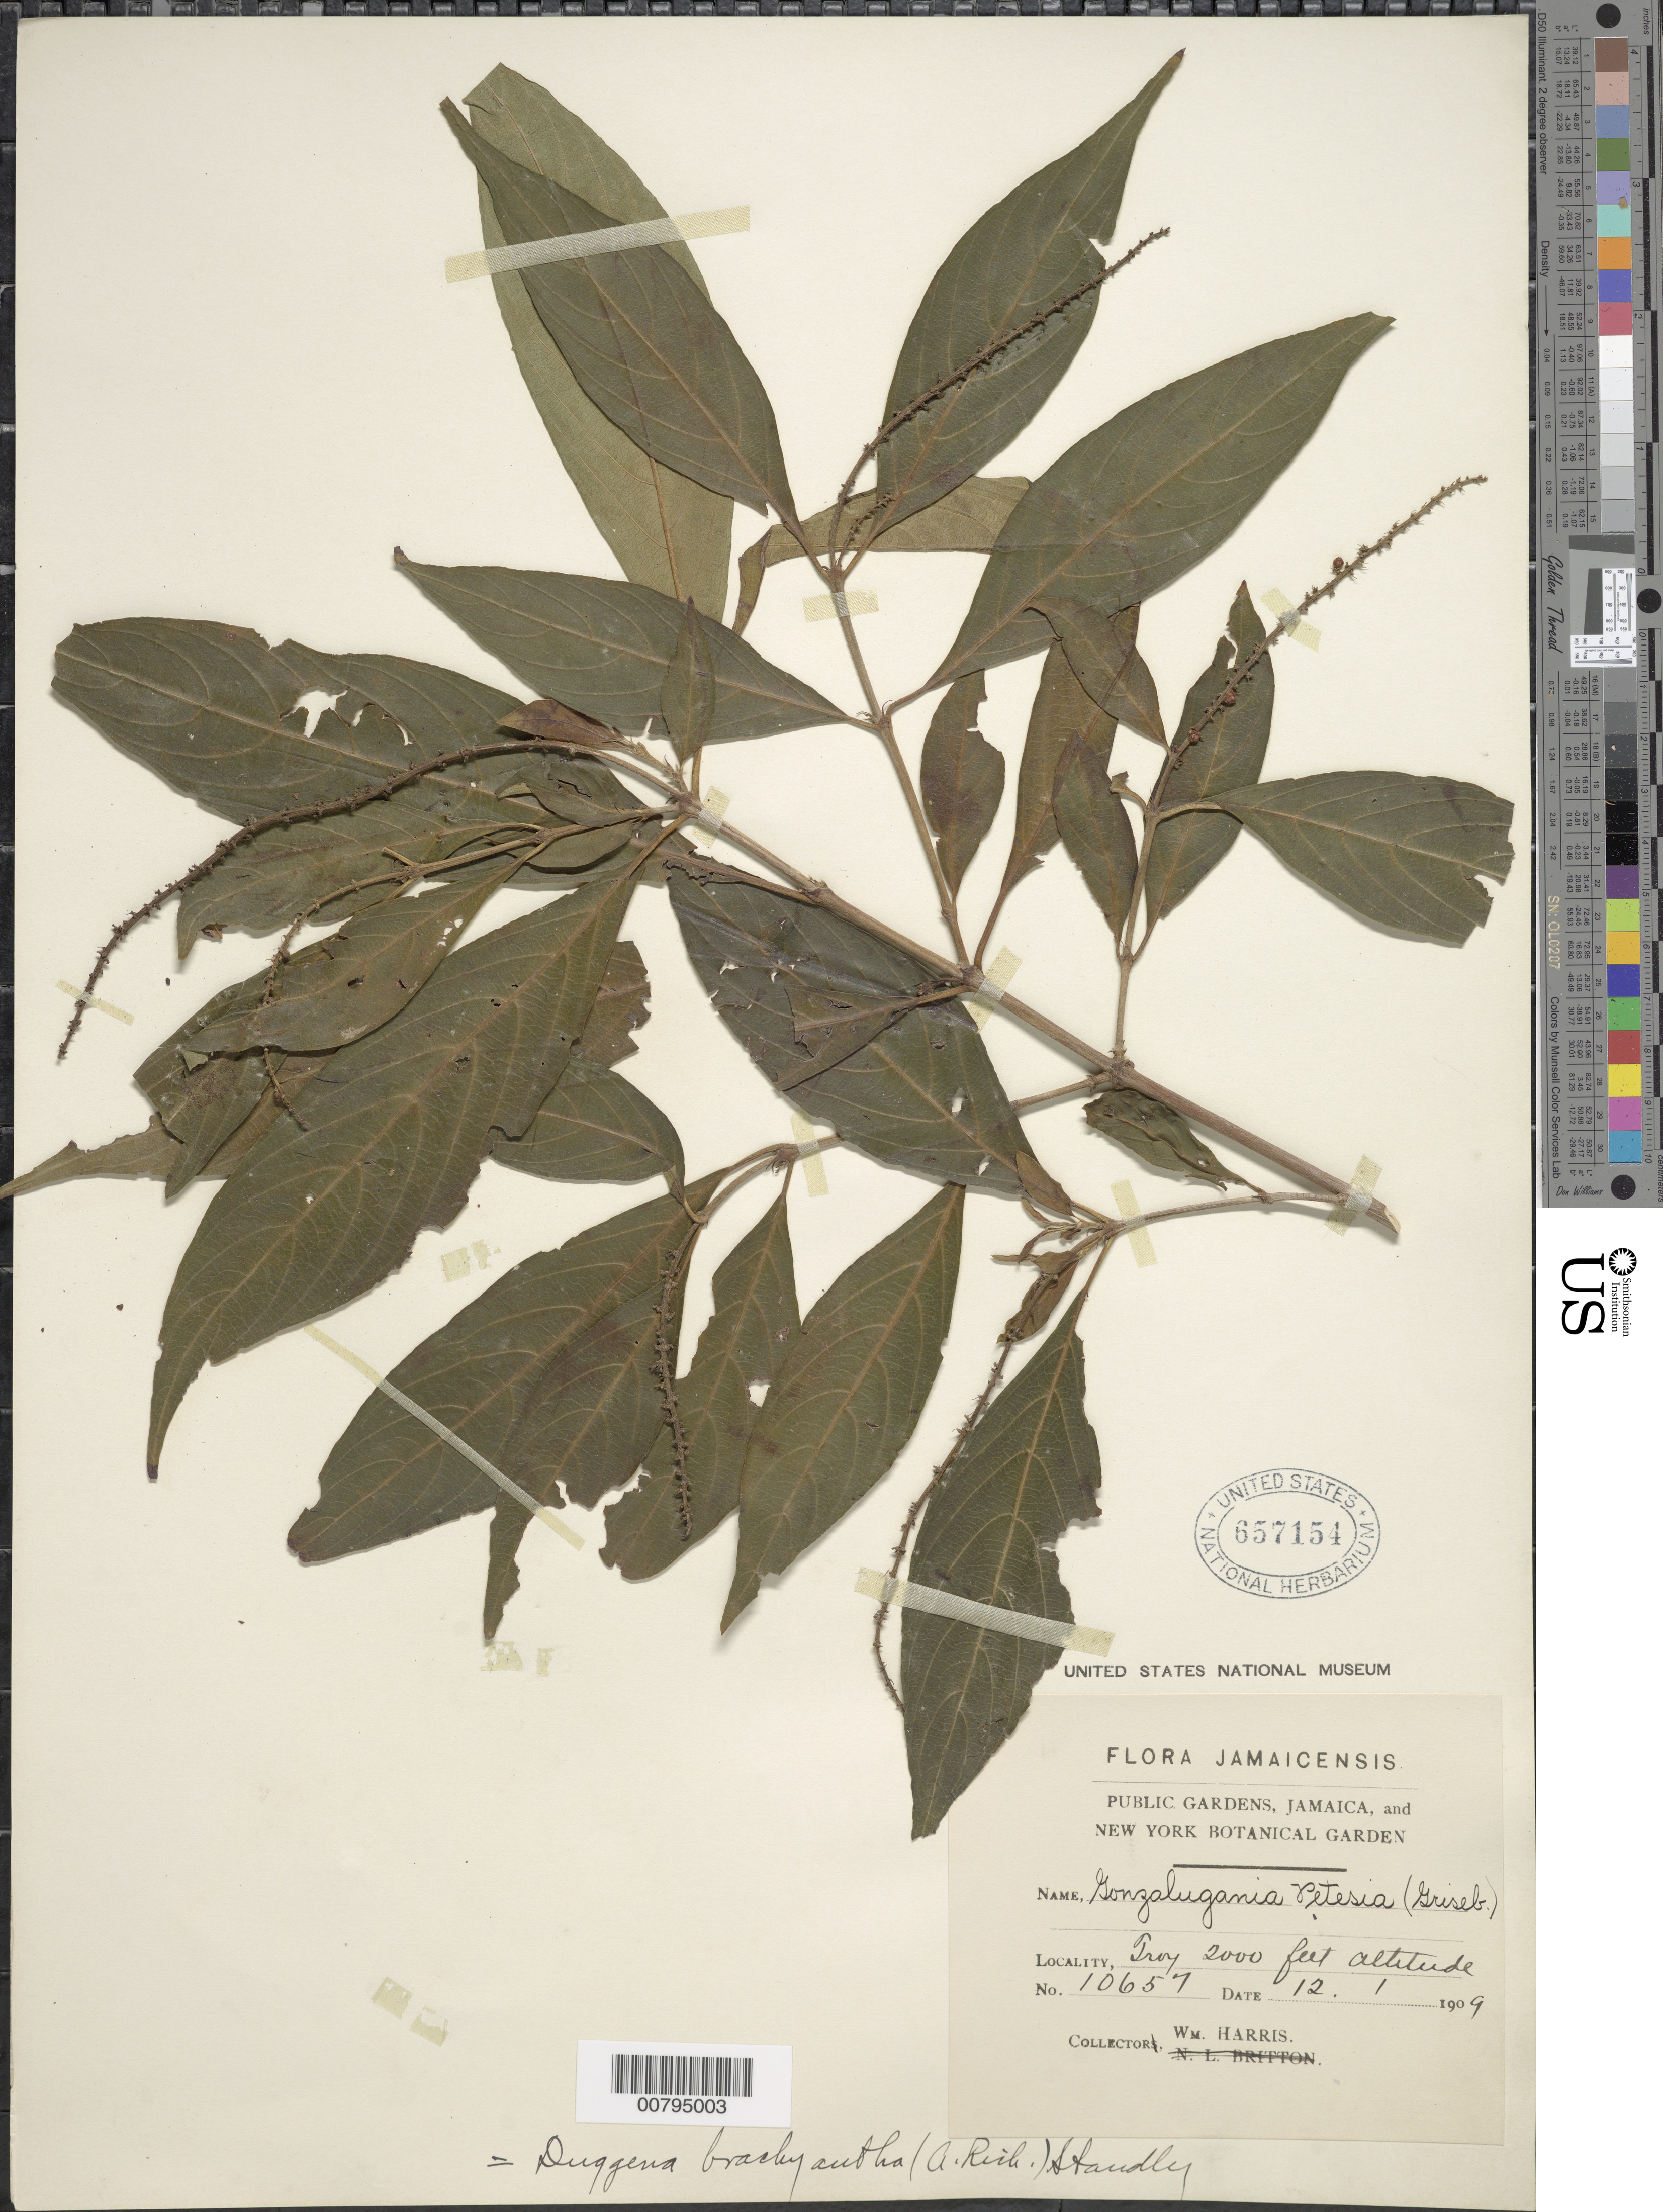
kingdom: Plantae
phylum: Tracheophyta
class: Magnoliopsida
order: Gentianales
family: Rubiaceae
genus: Gonzalagunia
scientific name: Gonzalagunia brachyantha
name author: (A. Rich.) Urb.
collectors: W. H. Harris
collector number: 10657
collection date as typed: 12 Jan 1909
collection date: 1909-01-12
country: Jamaica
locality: Troy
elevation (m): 610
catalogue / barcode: US 657154